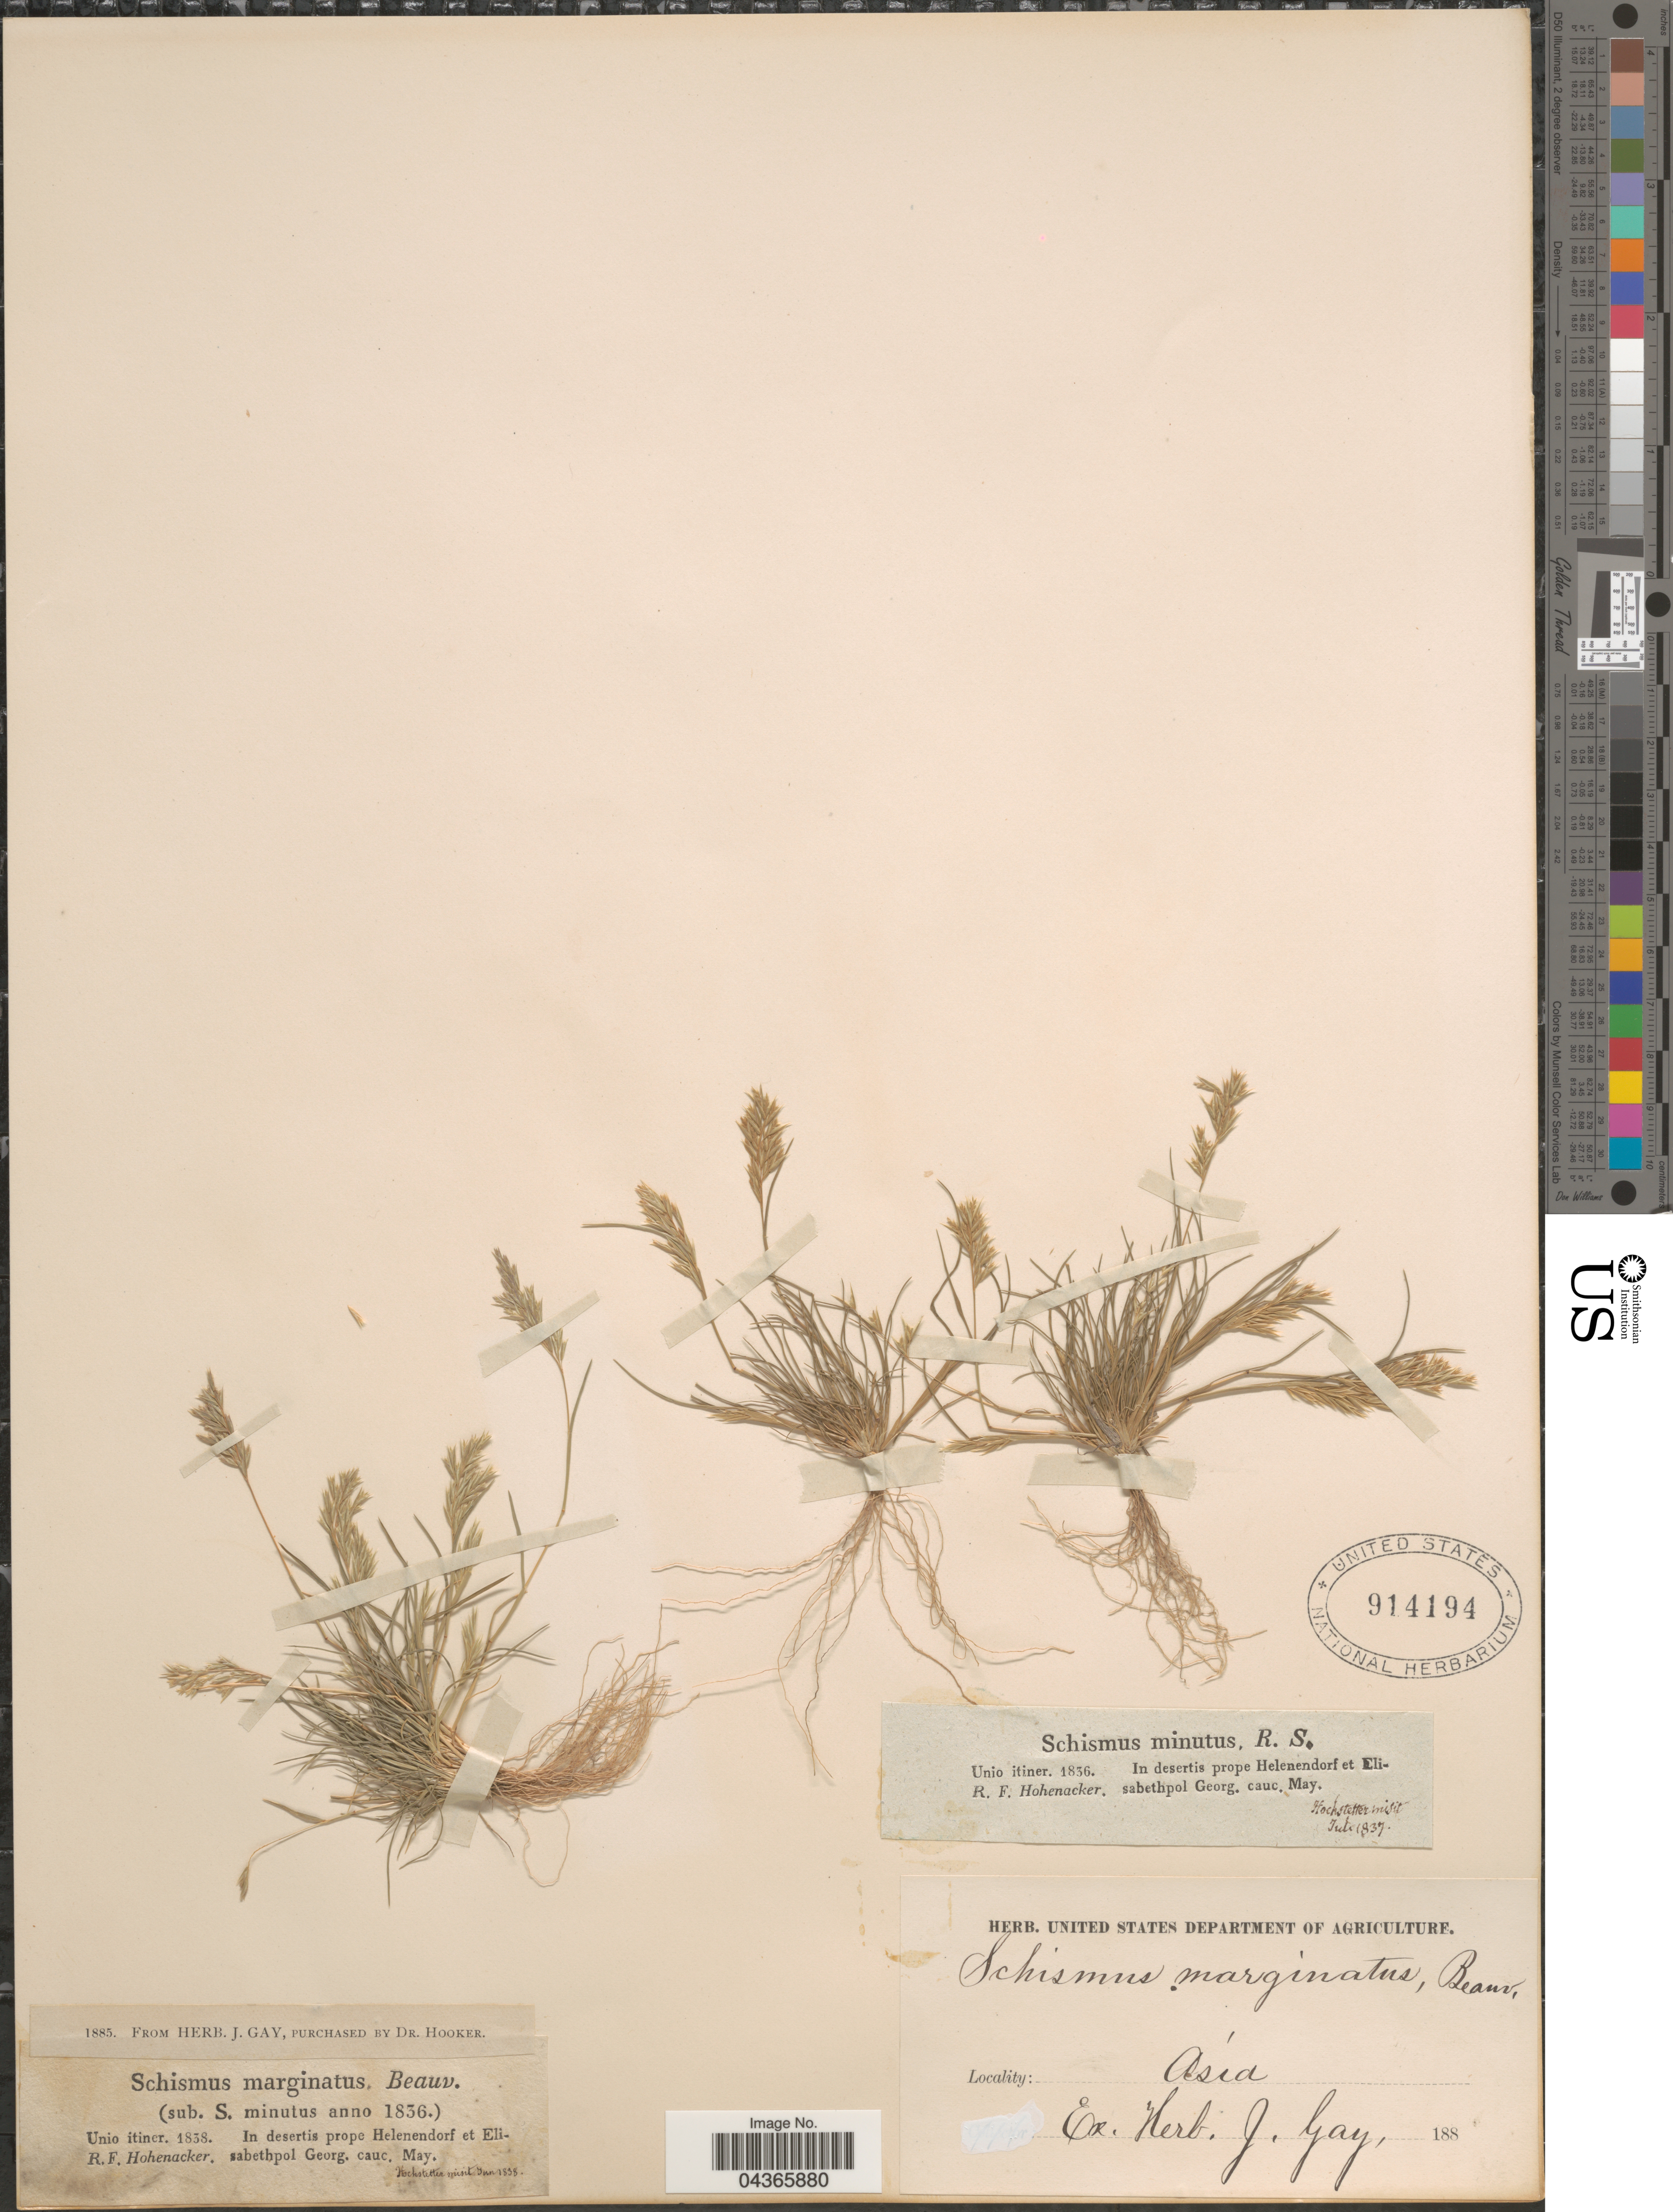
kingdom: Plantae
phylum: Tracheophyta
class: Liliopsida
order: Poales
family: Poaceae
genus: Schismus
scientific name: Schismus barbatus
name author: (L.) Thell.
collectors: ex herb. J. Gay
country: Georgia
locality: Asia. In desertis prope Helenendorf et Elisabethpol George.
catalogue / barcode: US 914194